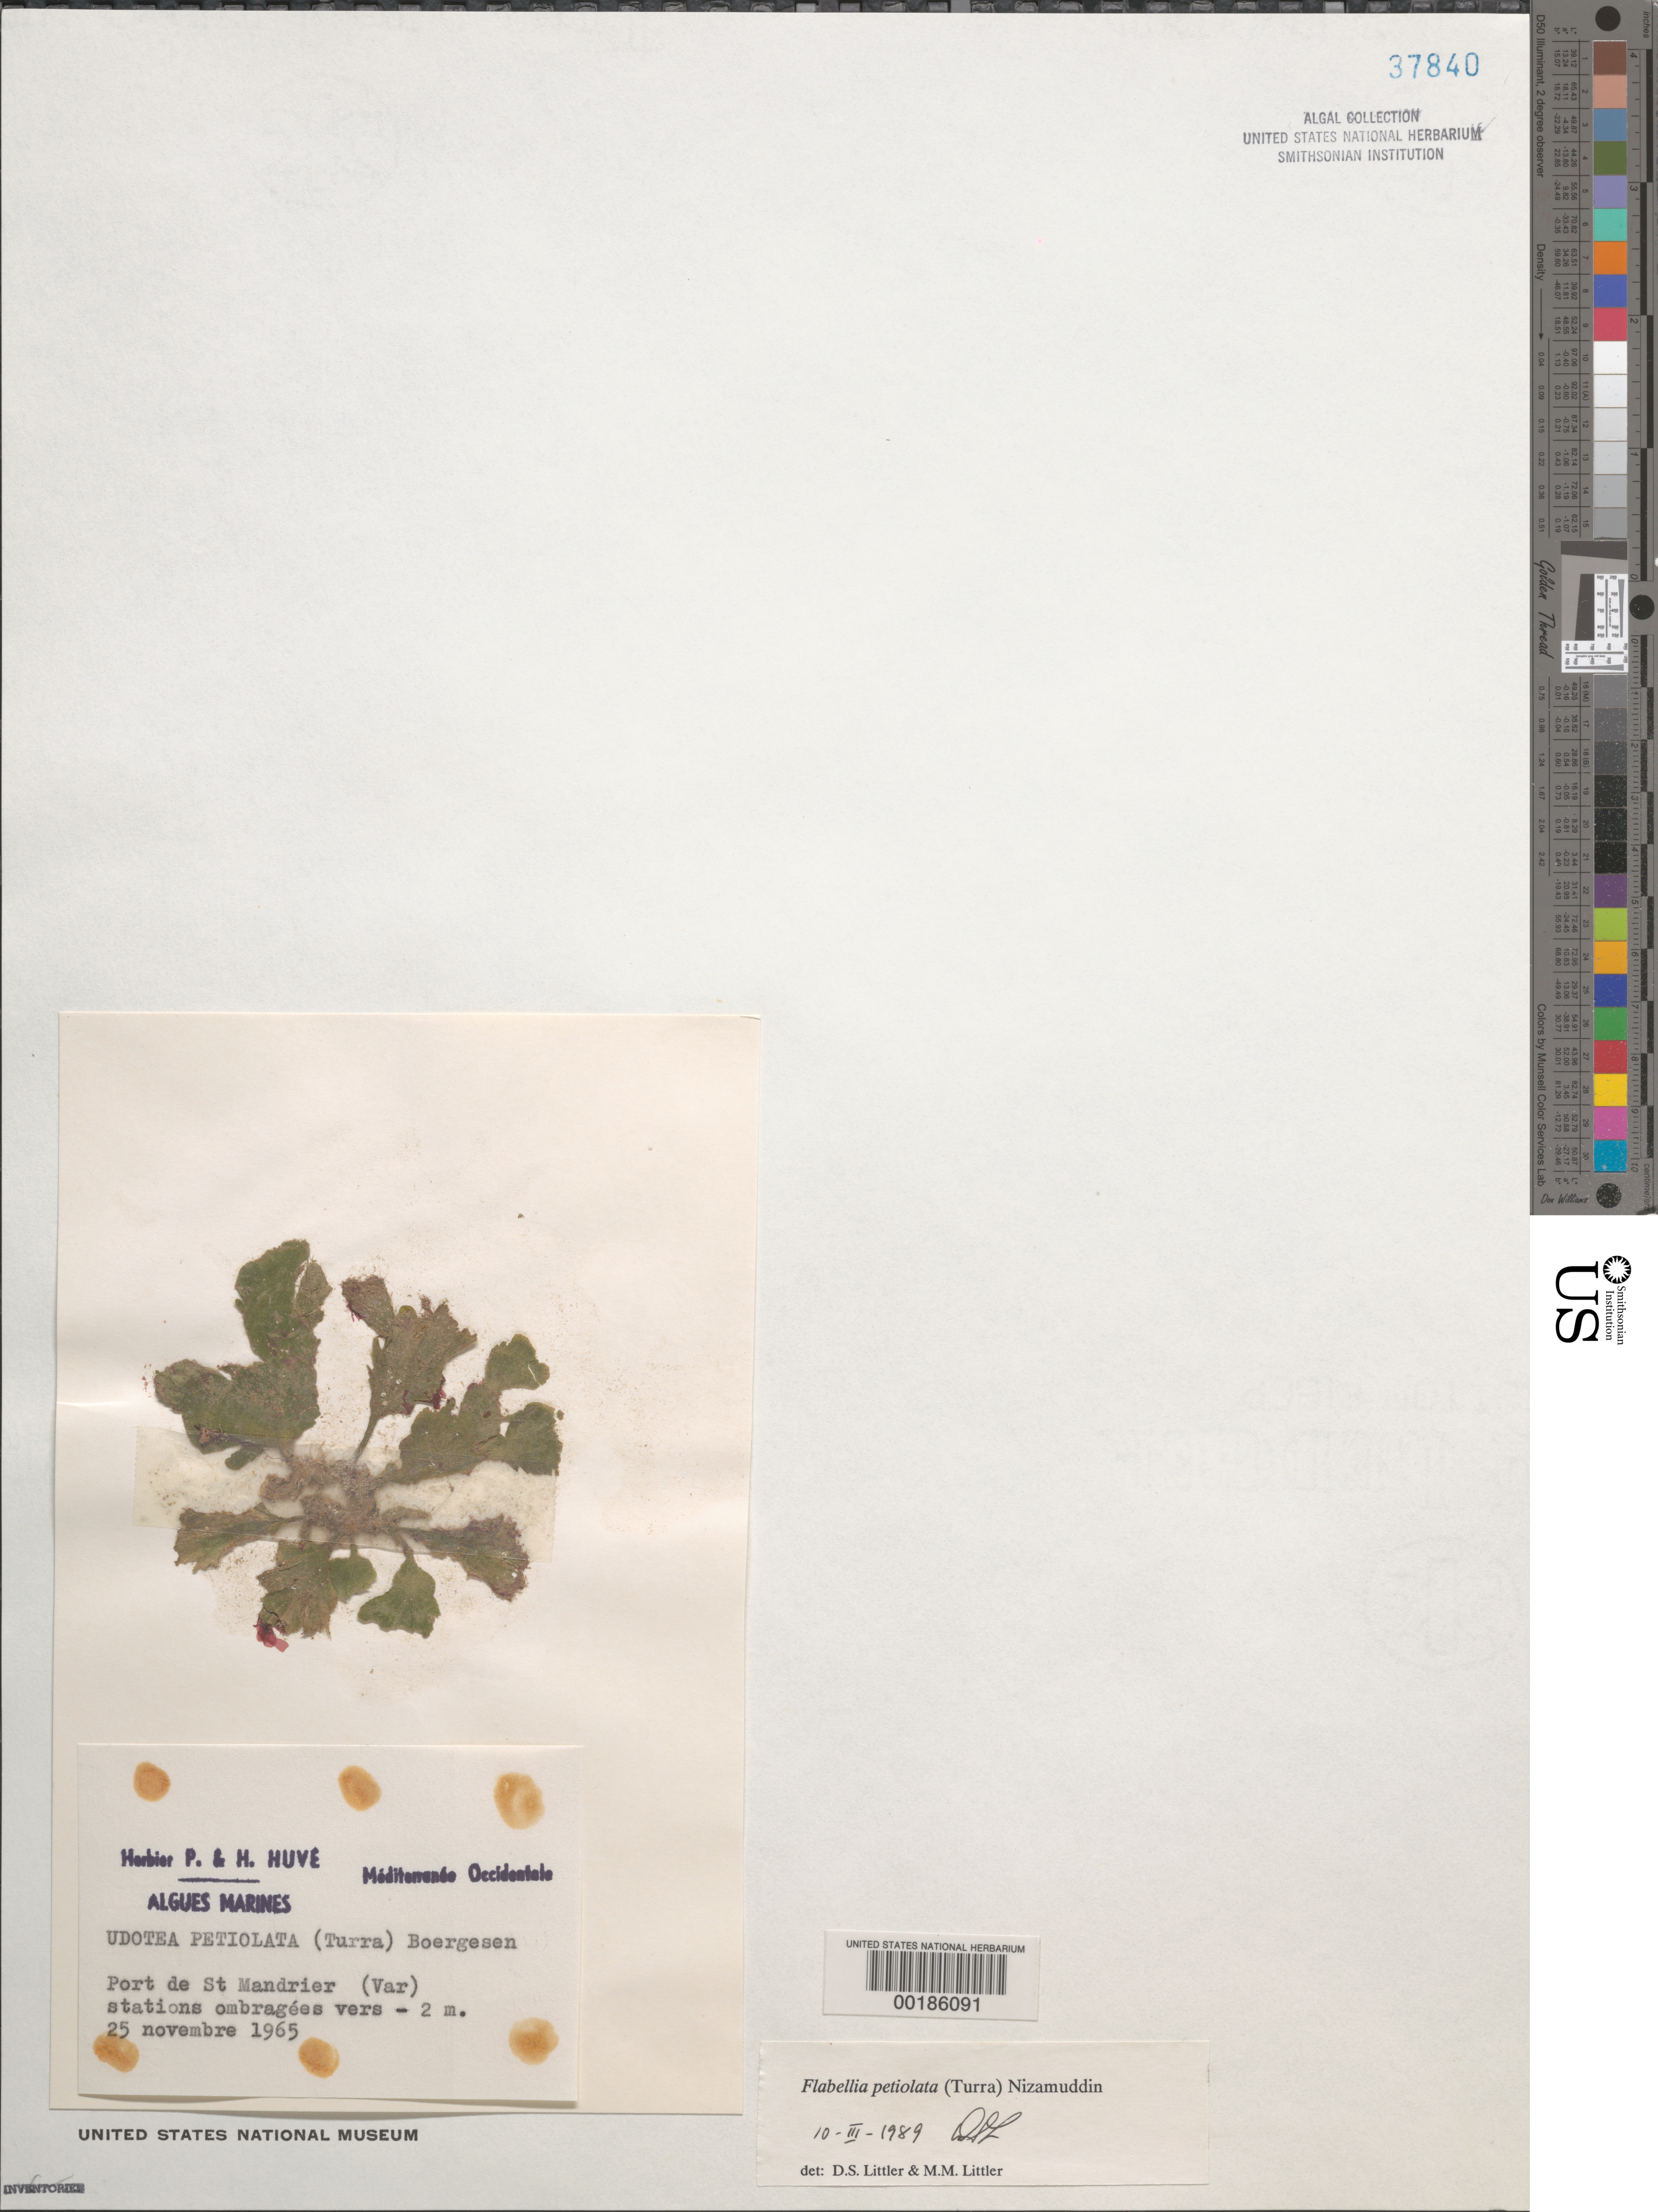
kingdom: Plantae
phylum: Chlorophyta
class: Ulvophyceae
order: Bryopsidales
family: Codiaceae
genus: Flabellia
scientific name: Flabellia petiolata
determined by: Littler, D. S.; Littler, M. M.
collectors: P. Huve & H. Huve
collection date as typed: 25 Nov 1965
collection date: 1965-11-25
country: France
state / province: Provence-Alpes-Côte d'Azur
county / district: Var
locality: Port de St. Mandrier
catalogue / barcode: US 37840